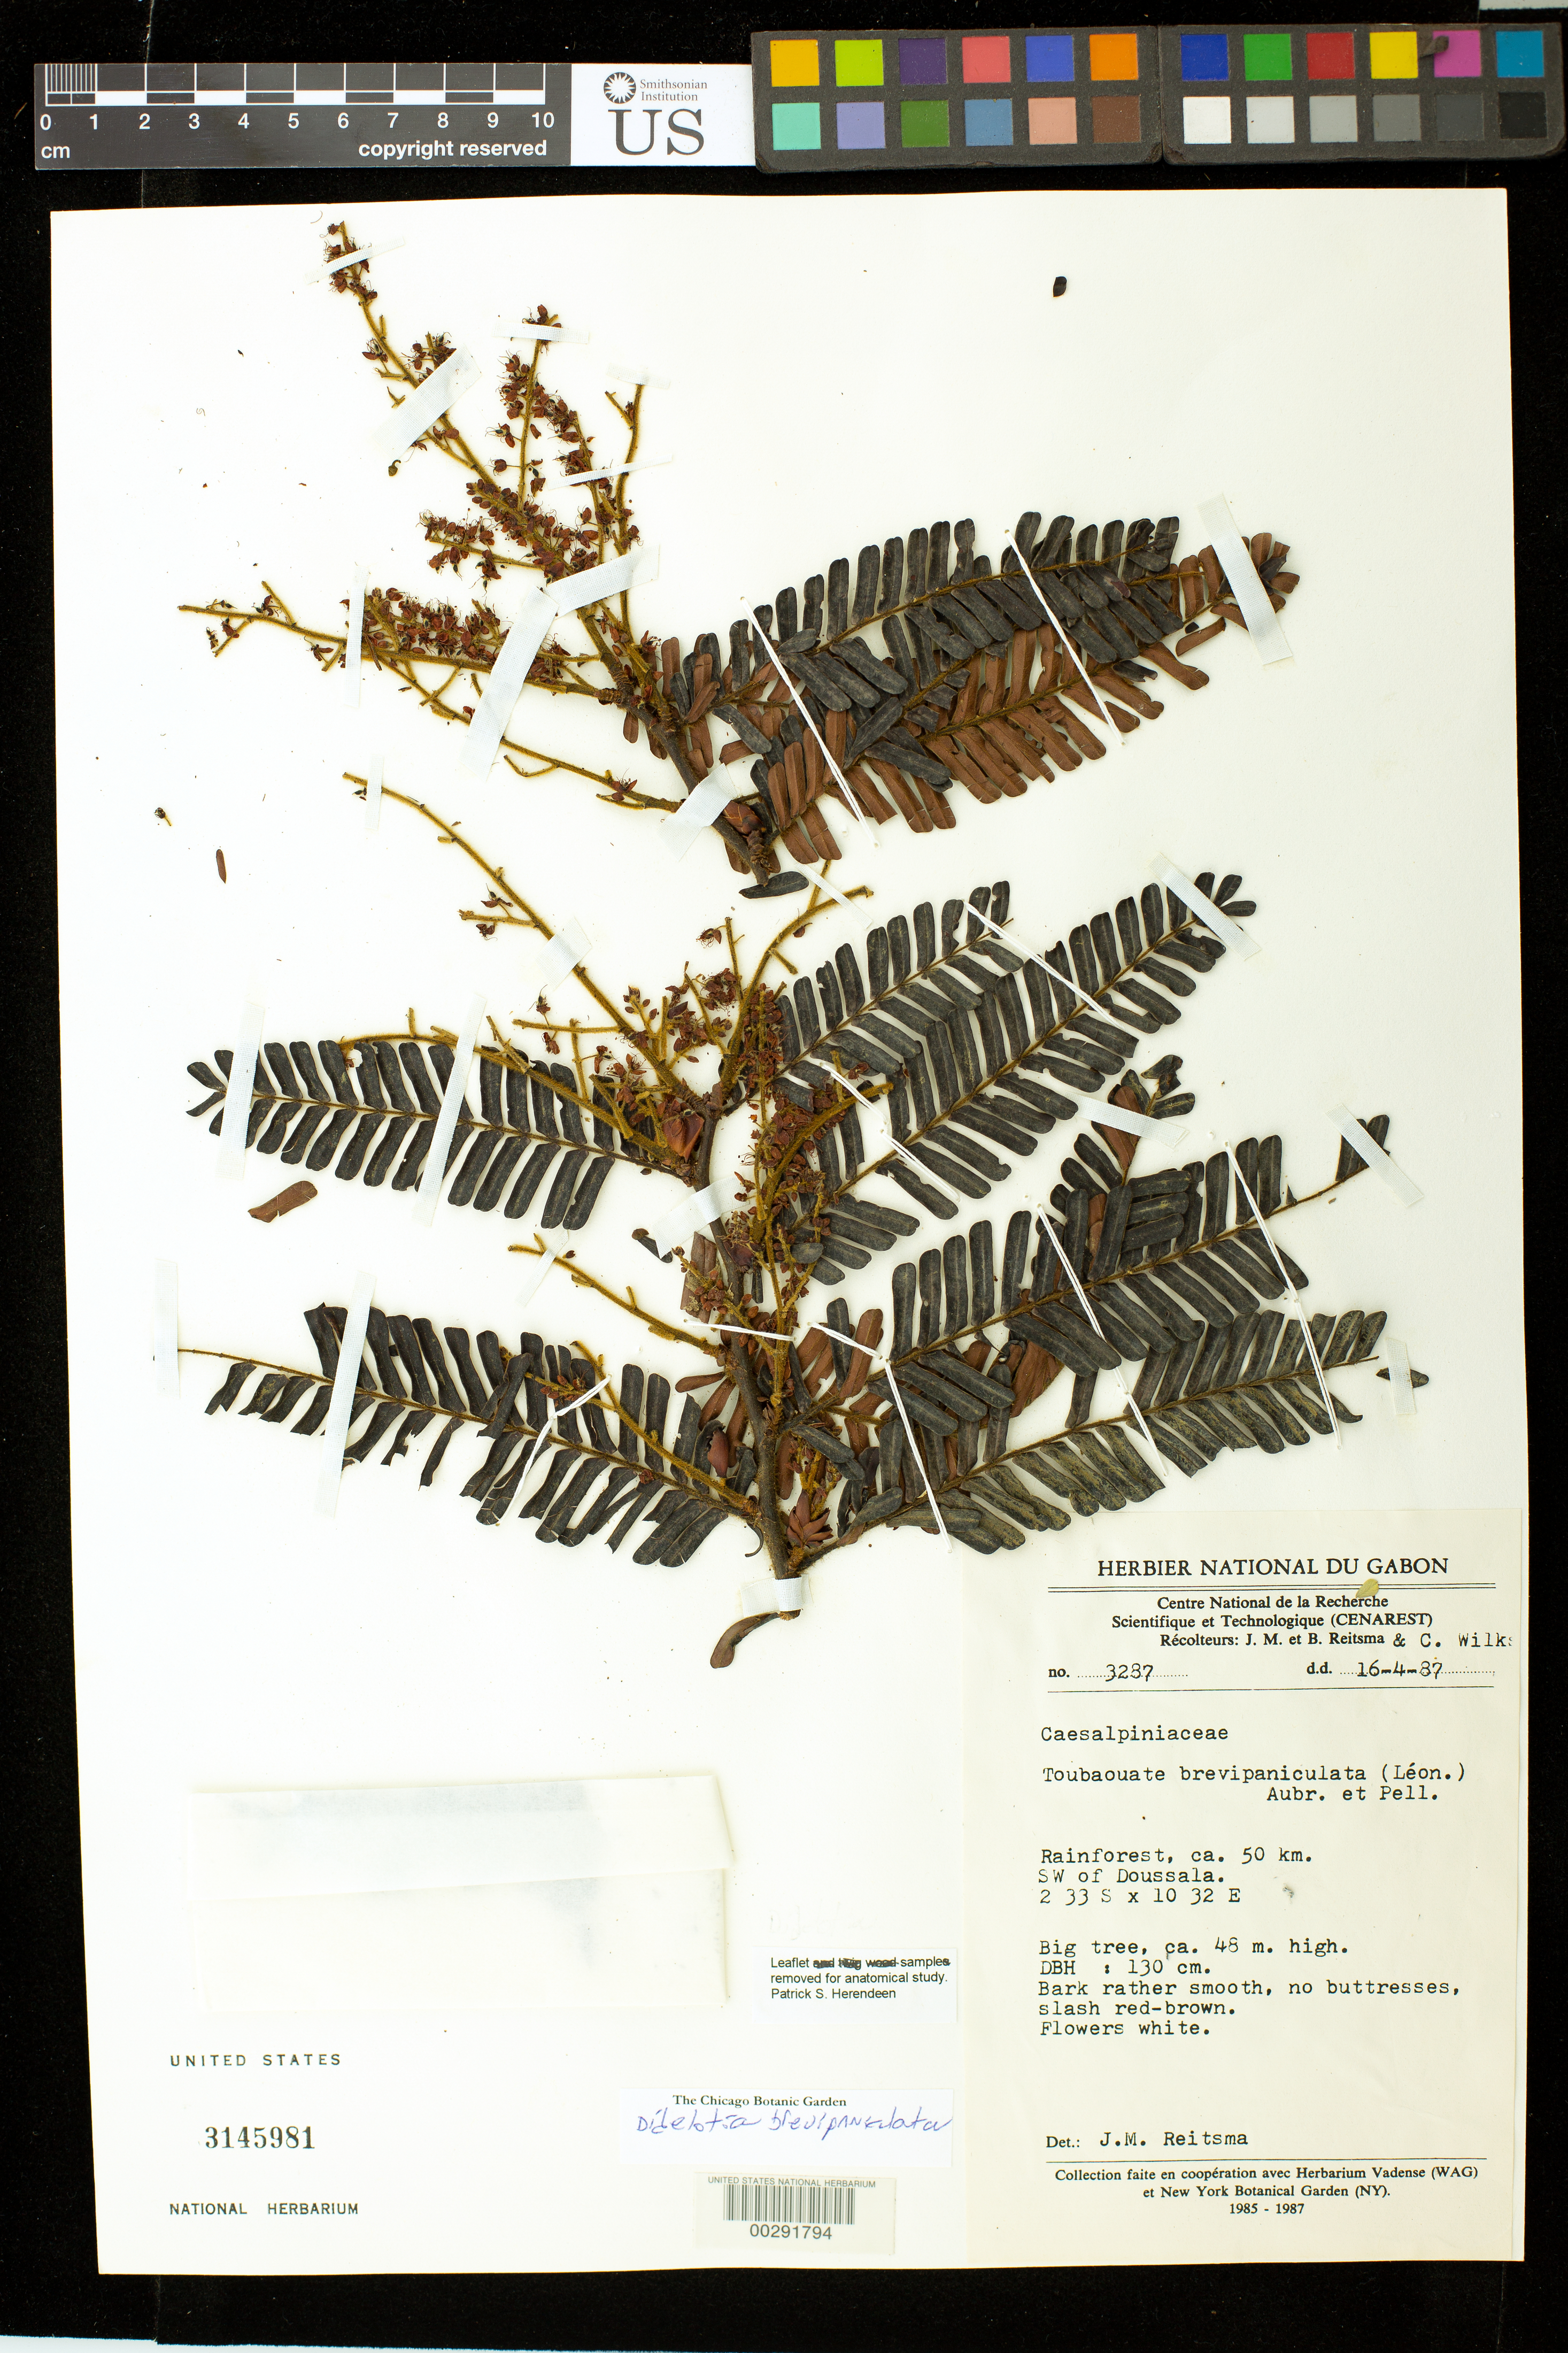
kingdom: Plantae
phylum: Tracheophyta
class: Magnoliopsida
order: Fabales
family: Fabaceae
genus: Didelotia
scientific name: Didelotia brevipaniculata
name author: J. Léonard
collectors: J. Reitsma & B. Reitsma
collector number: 3287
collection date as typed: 16 Apr 1987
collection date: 1987-04-16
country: Gabon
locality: Ca 50 km SW of Doussala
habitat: Rainforest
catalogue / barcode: US 3145981